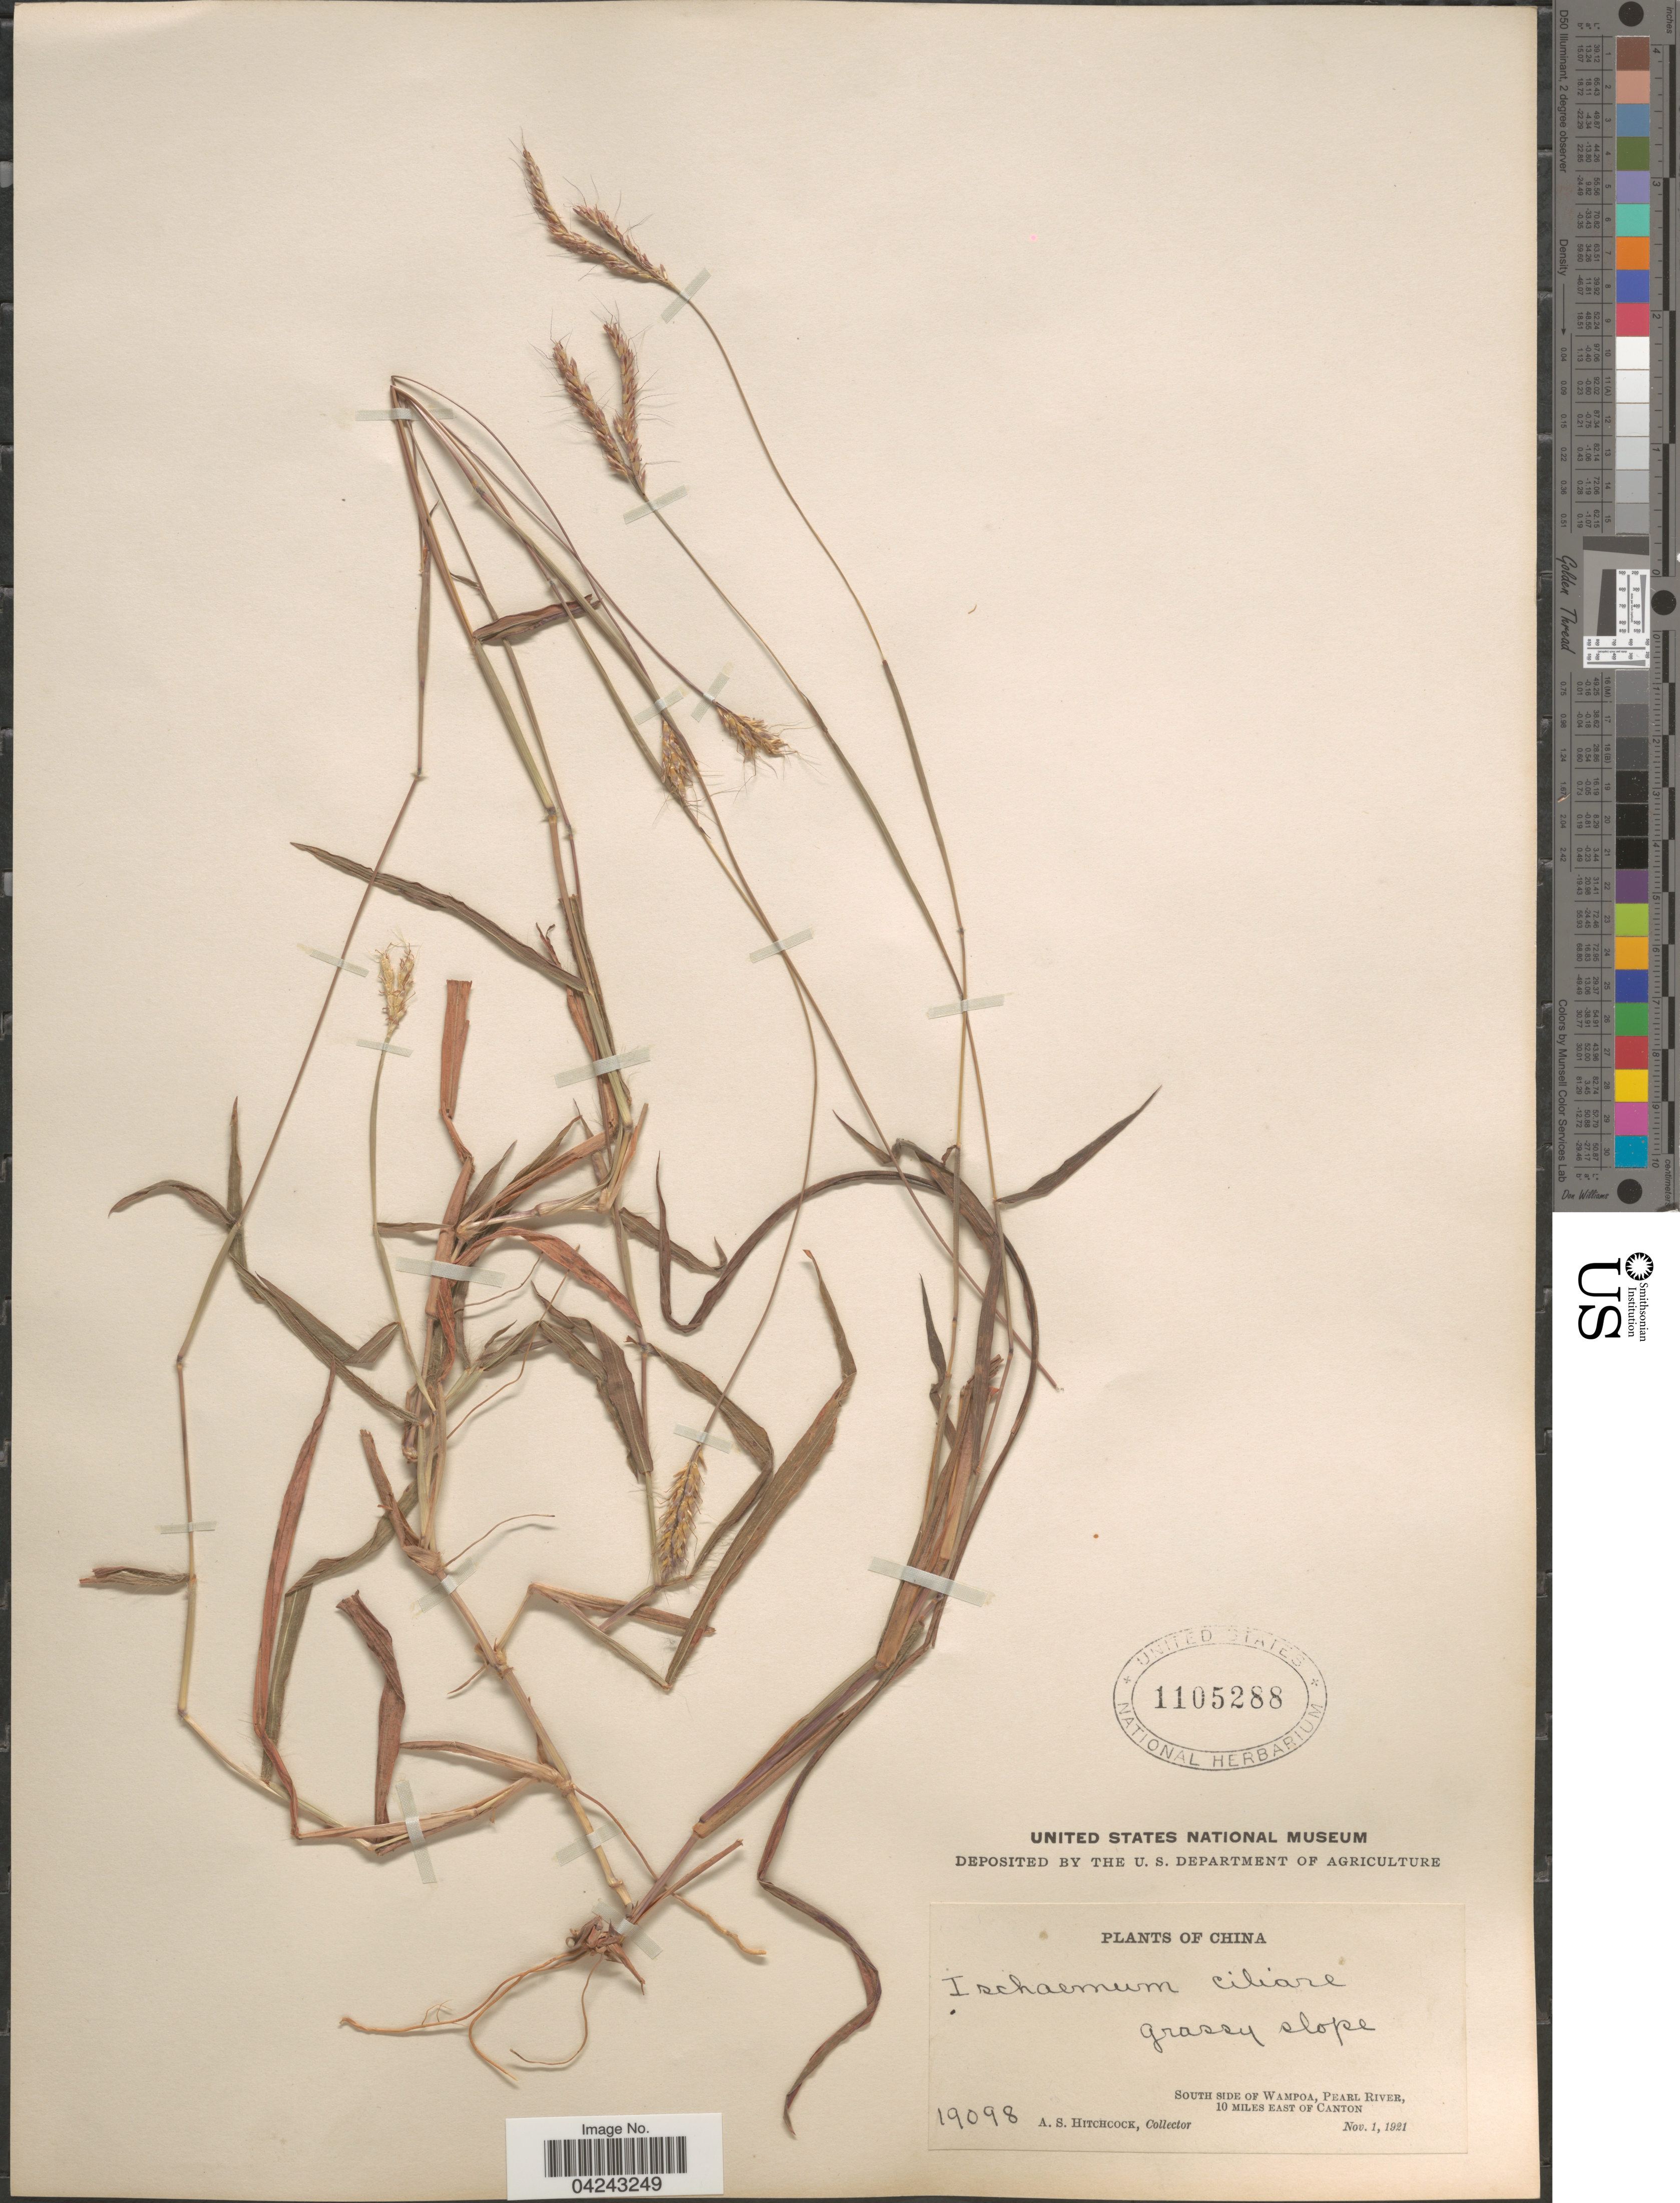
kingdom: Plantae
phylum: Tracheophyta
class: Liliopsida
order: Poales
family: Poaceae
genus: Ischaemum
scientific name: Ischaemum ciliare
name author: Retz.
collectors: A. S. Hitchcock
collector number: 19098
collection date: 1921-11-01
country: China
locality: South side of Wampoa, Pearl River, 10 miles East of Canton.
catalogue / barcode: US 1105288